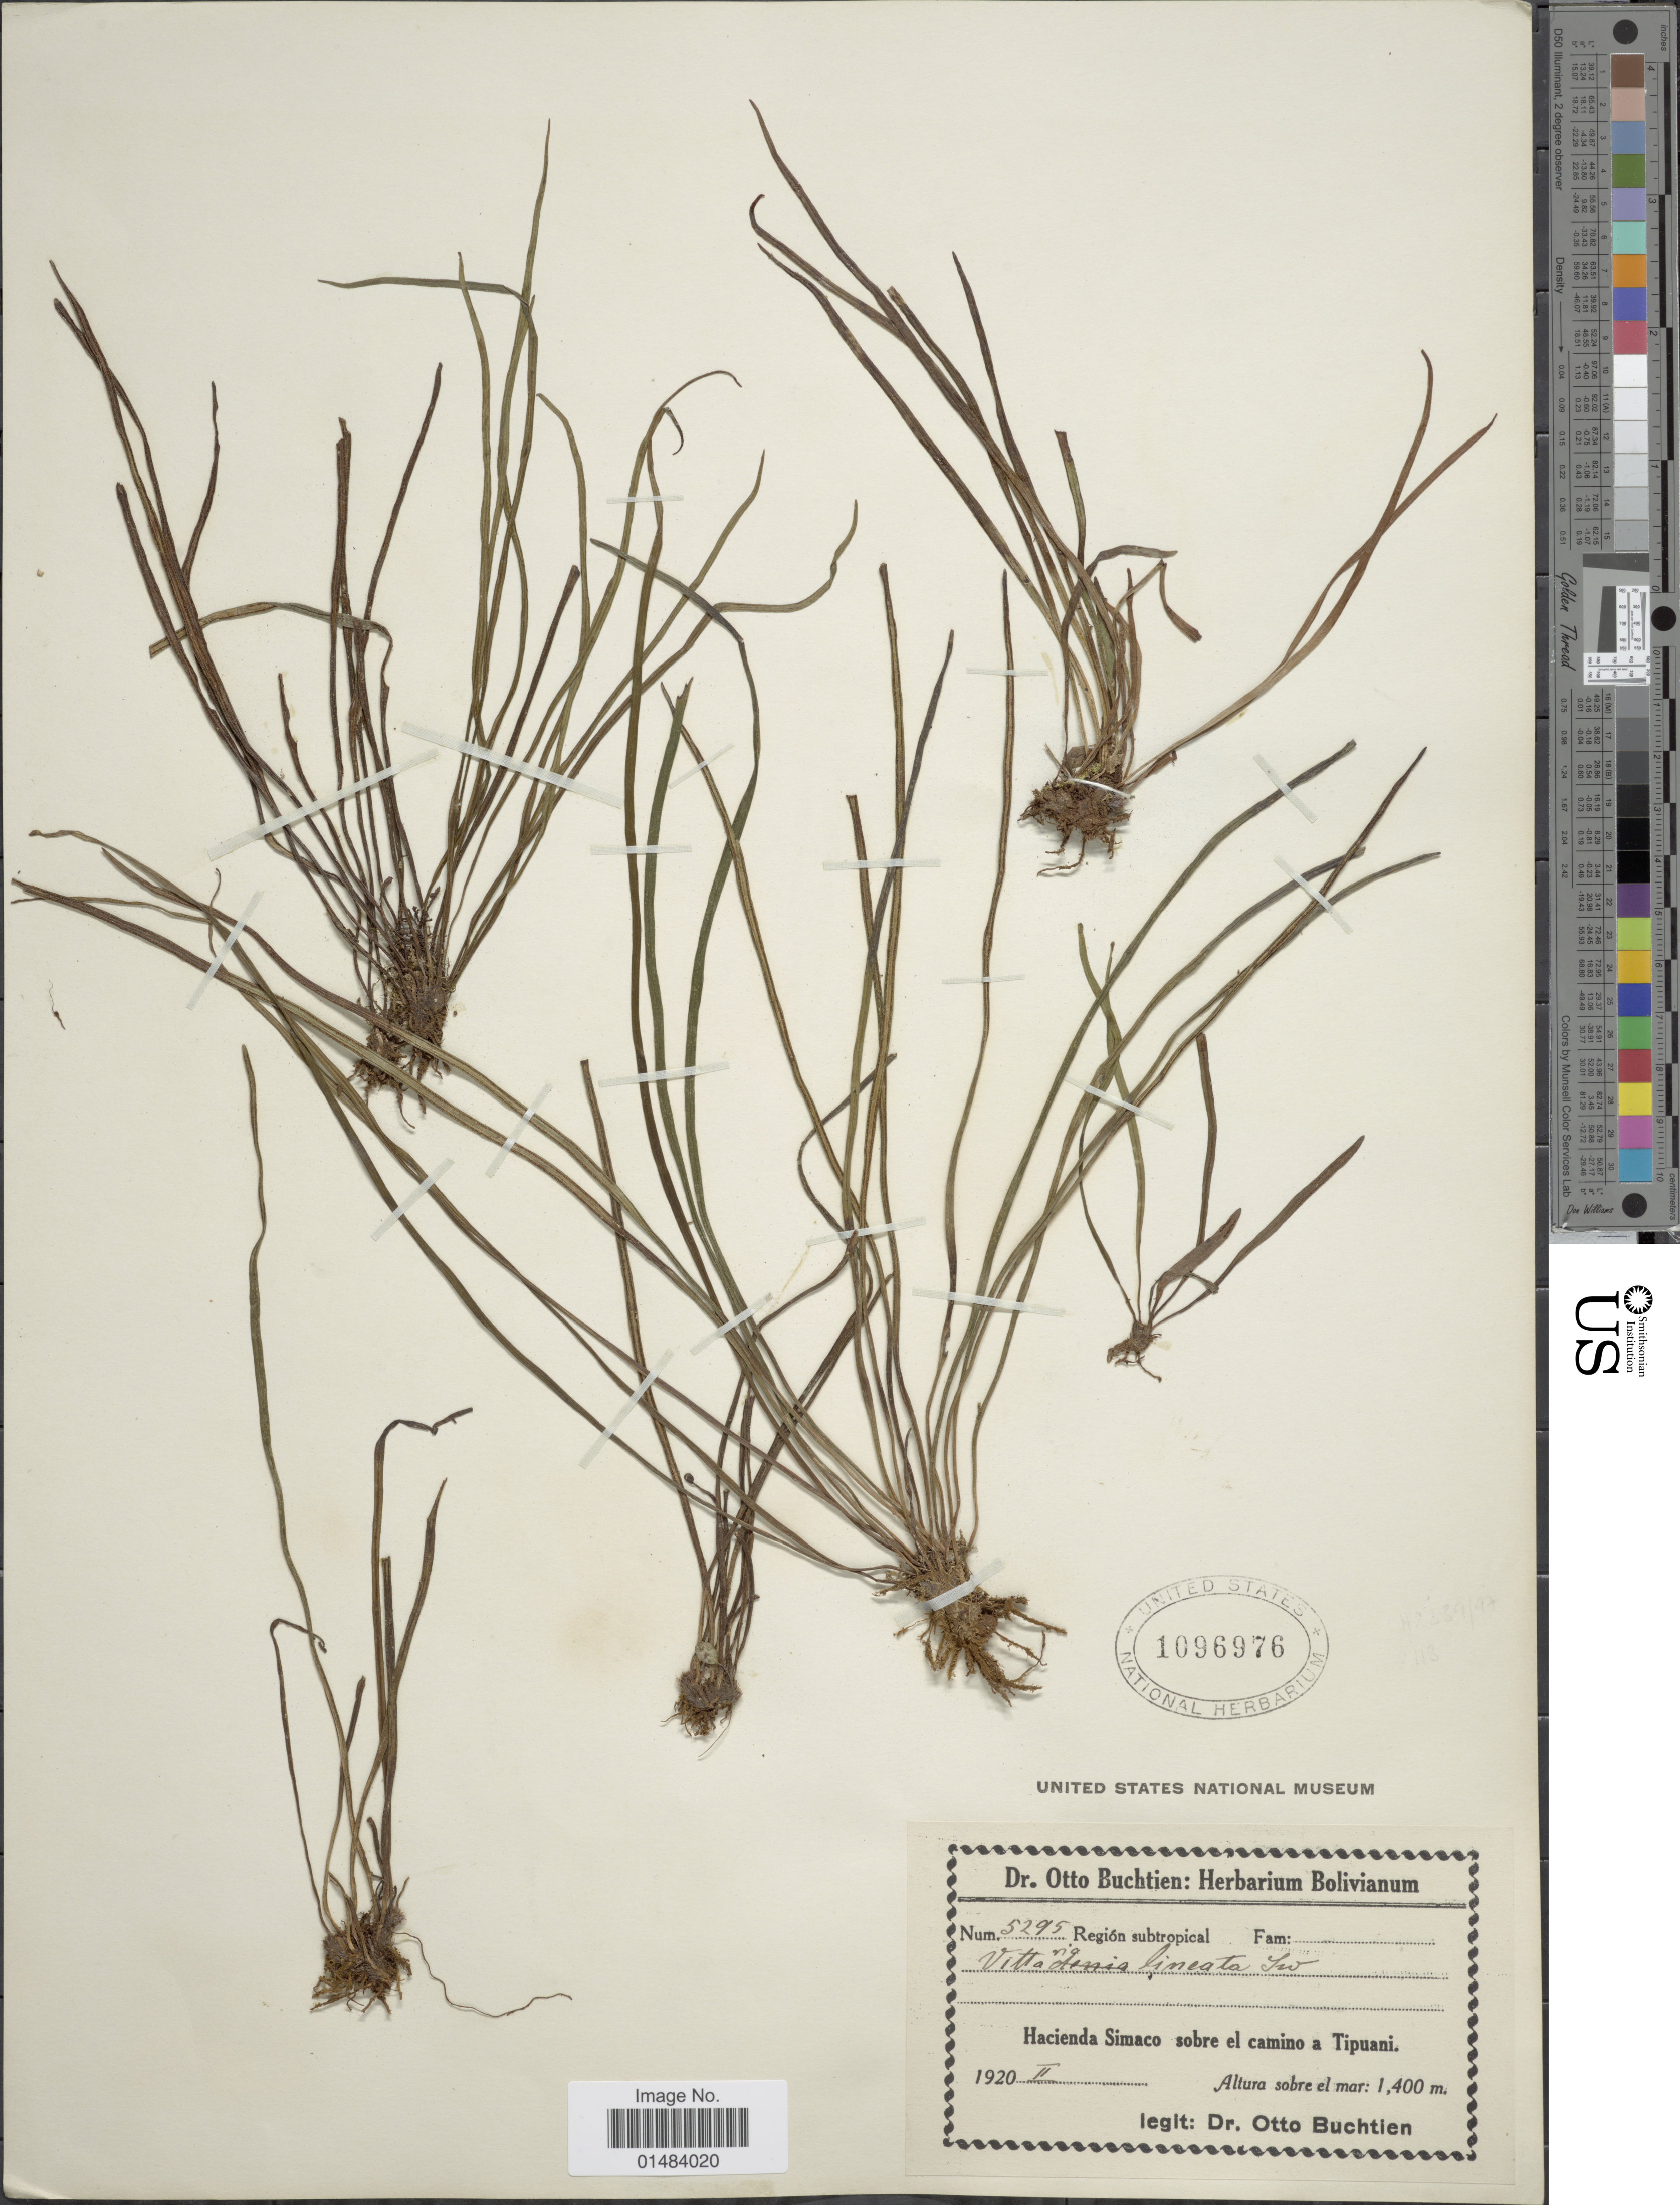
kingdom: Plantae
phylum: Tracheophyta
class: Polypodiopsida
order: Polypodiales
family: Pteridaceae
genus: Vittaria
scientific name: Vittaria lineata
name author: (L.) Sm.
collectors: O. Buchtien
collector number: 5295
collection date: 1920-02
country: Bolivia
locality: Región subtropical. Hacienda Simaco sobre el camino a Tipuani.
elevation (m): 1400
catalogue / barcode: US 1096976